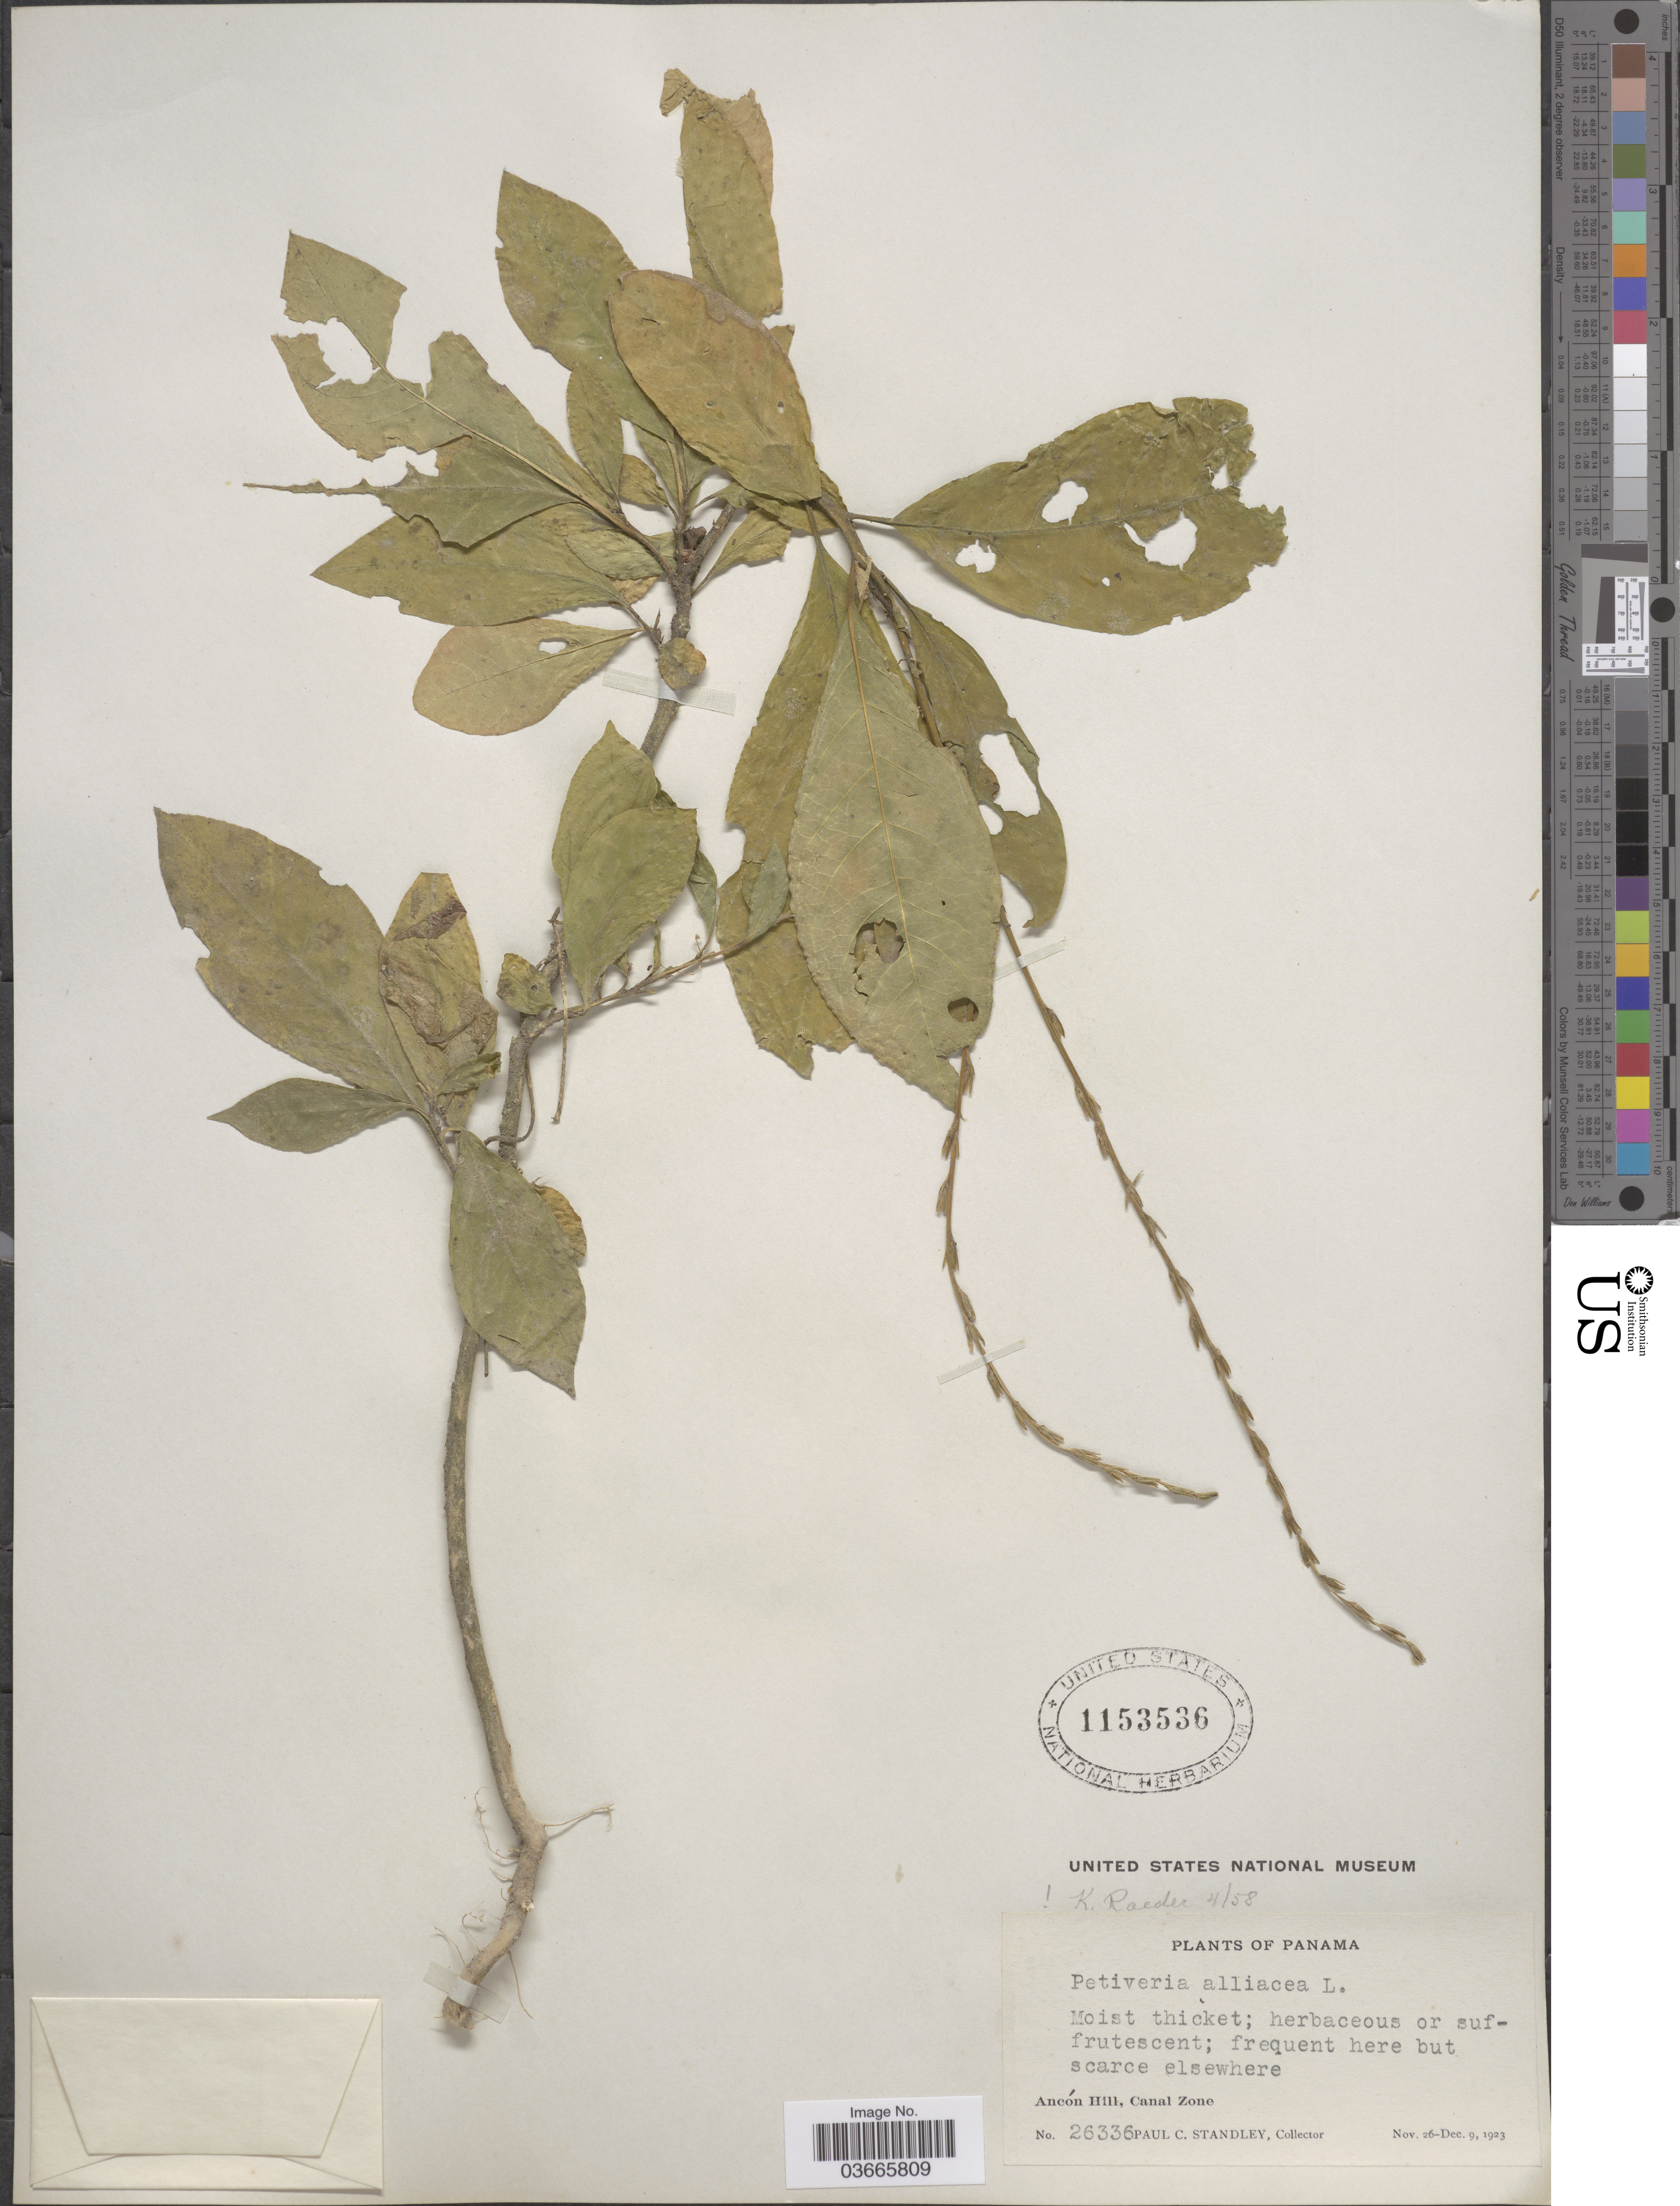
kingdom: Plantae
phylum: Tracheophyta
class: Magnoliopsida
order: Caryophyllales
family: Phytolaccaceae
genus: Petiveria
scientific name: Petiveria alliacea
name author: L.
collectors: P. C. Standley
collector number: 26336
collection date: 1923-11-26/1923-12-09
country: Panama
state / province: Colón / Panamá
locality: Ancón Hill, Canal Zone.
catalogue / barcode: US 1153536